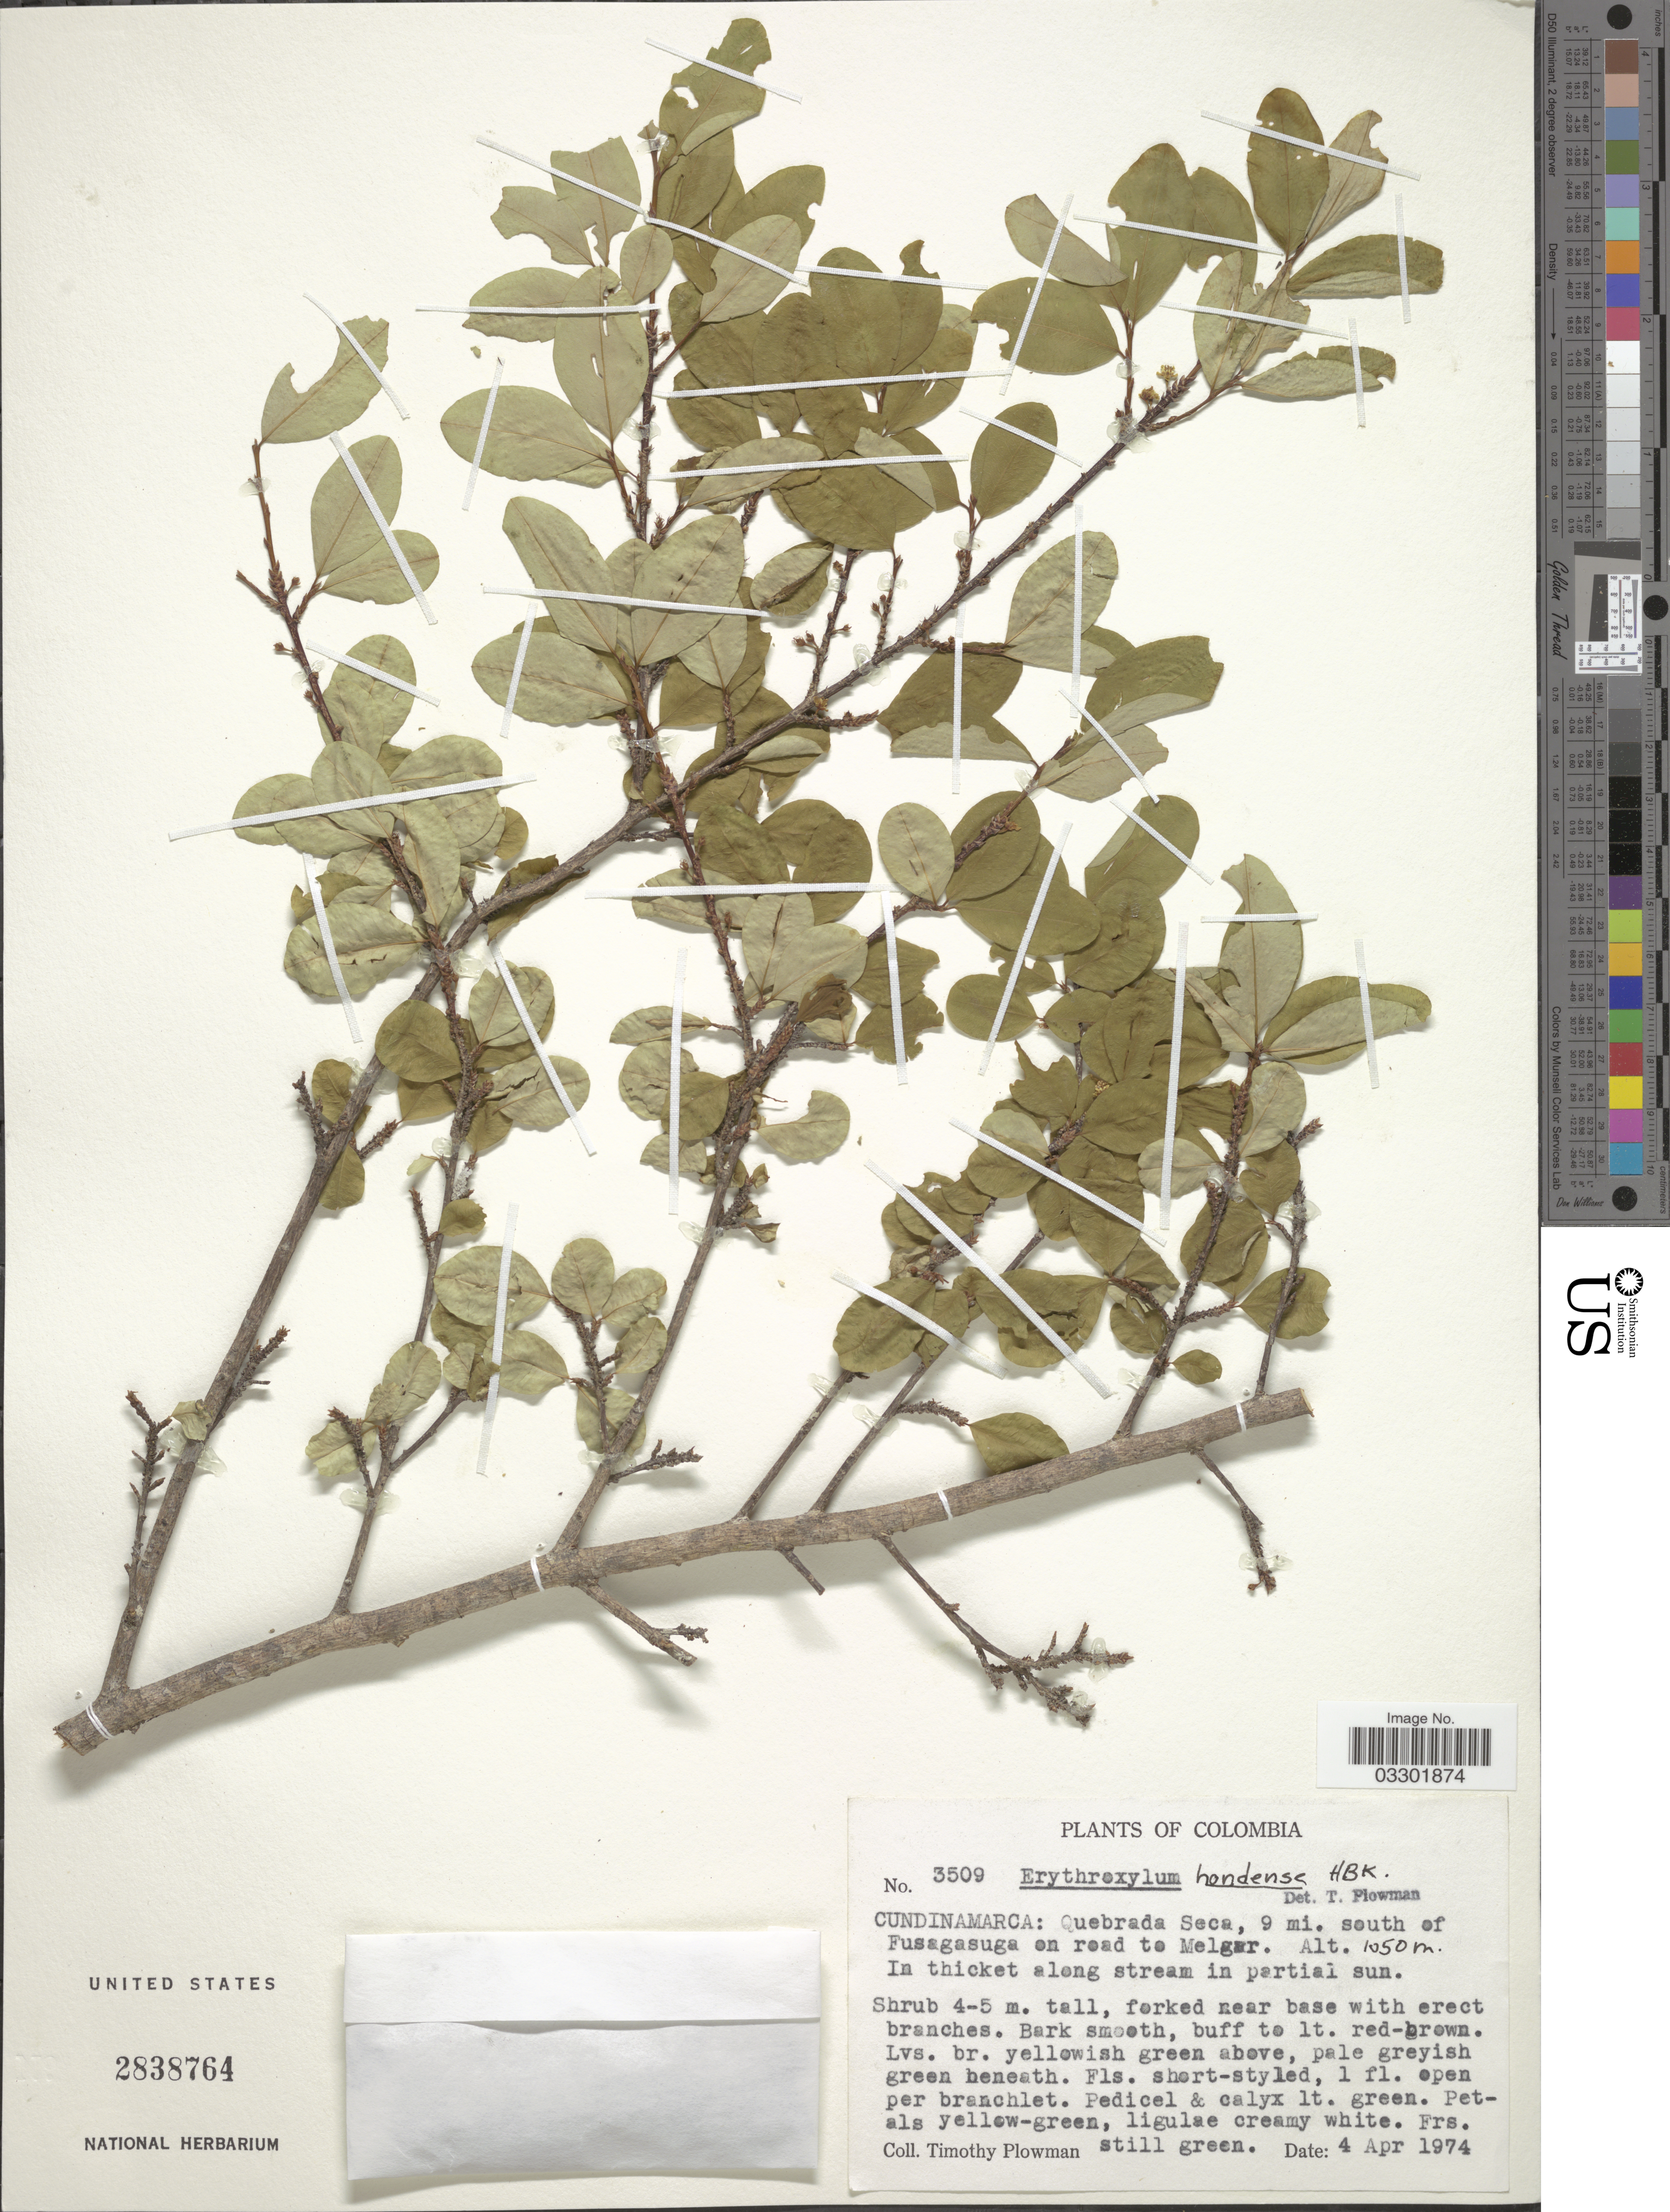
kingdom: Plantae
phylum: Tracheophyta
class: Magnoliopsida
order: Malpighiales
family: Erythroxylaceae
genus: Erythroxylum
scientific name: Erythroxylum hondense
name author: Kunth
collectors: T. Plowman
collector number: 3509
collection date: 1974-04-04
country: Colombia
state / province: Cundinamarca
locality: Quebrada Seca, 9 mi. south of Fusagasuga on road to Melgar.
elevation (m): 1050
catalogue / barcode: US 2838764